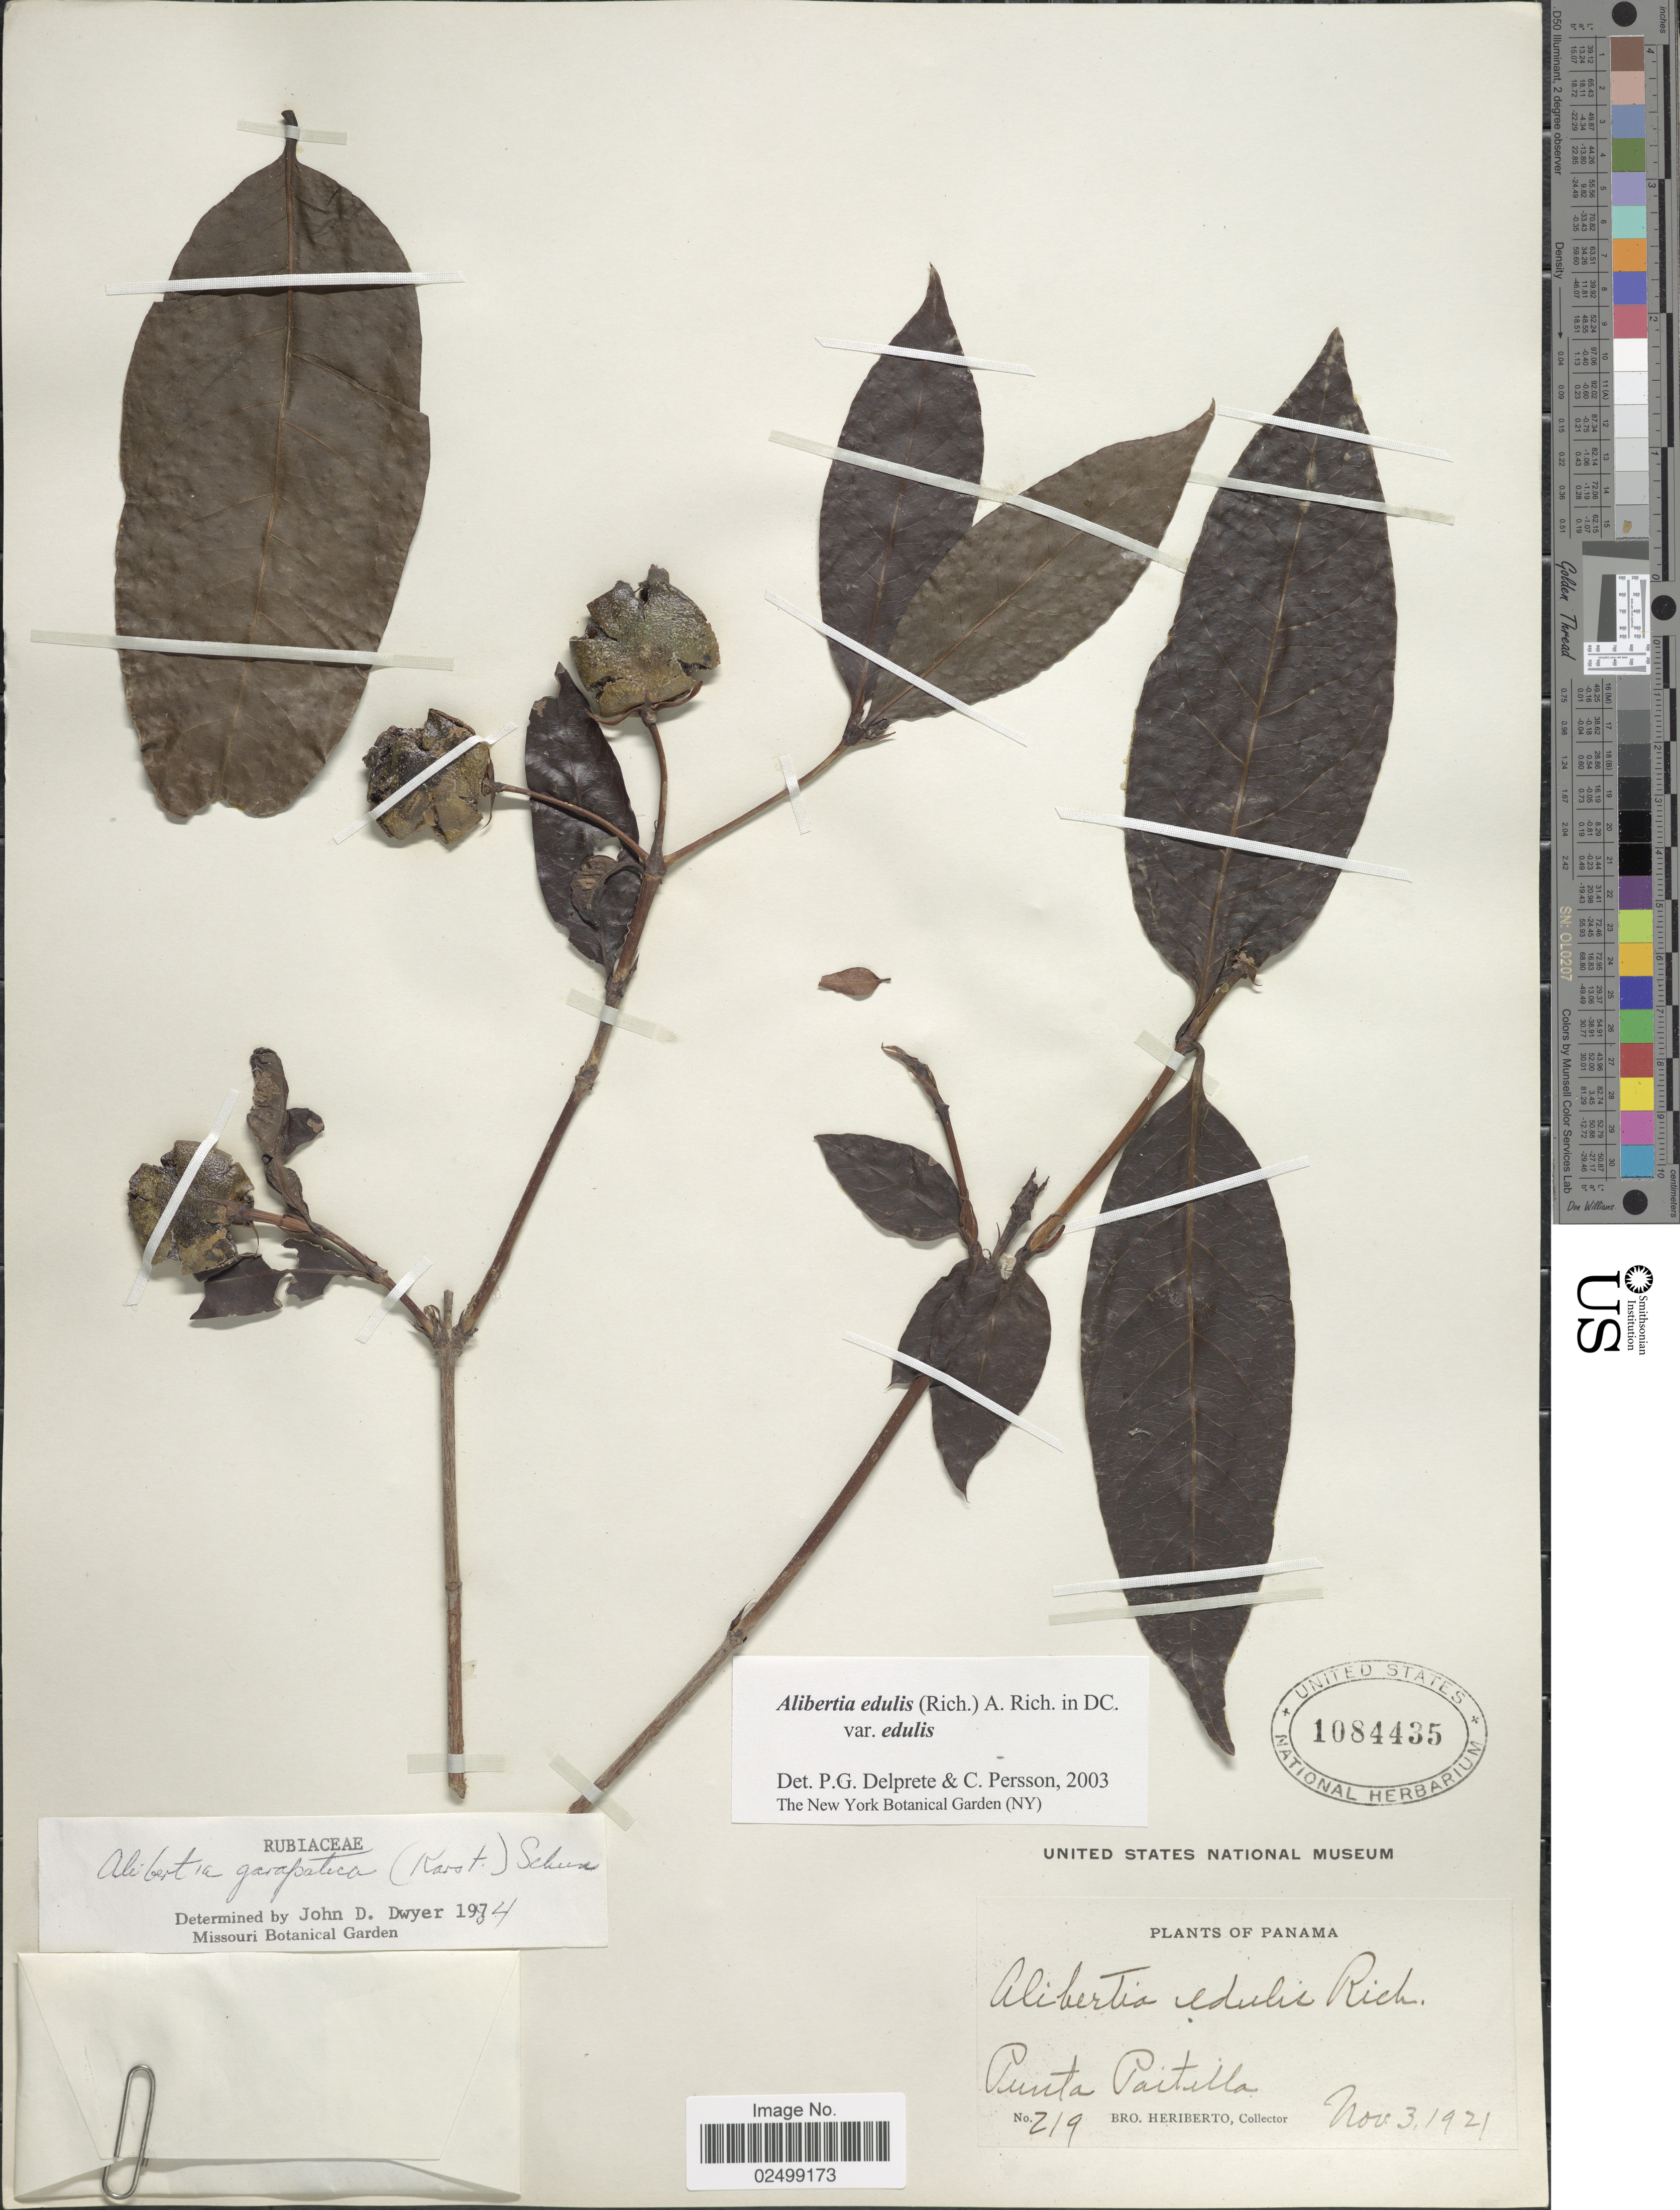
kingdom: Plantae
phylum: Tracheophyta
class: Magnoliopsida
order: Gentianales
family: Rubiaceae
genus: Alibertia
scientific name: Alibertia edulis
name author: (Rich.) A. Rich. ex DC.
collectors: B. Heriberto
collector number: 219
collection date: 1921-11-03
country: Panama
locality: Punta Paitilla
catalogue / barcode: US 1084435